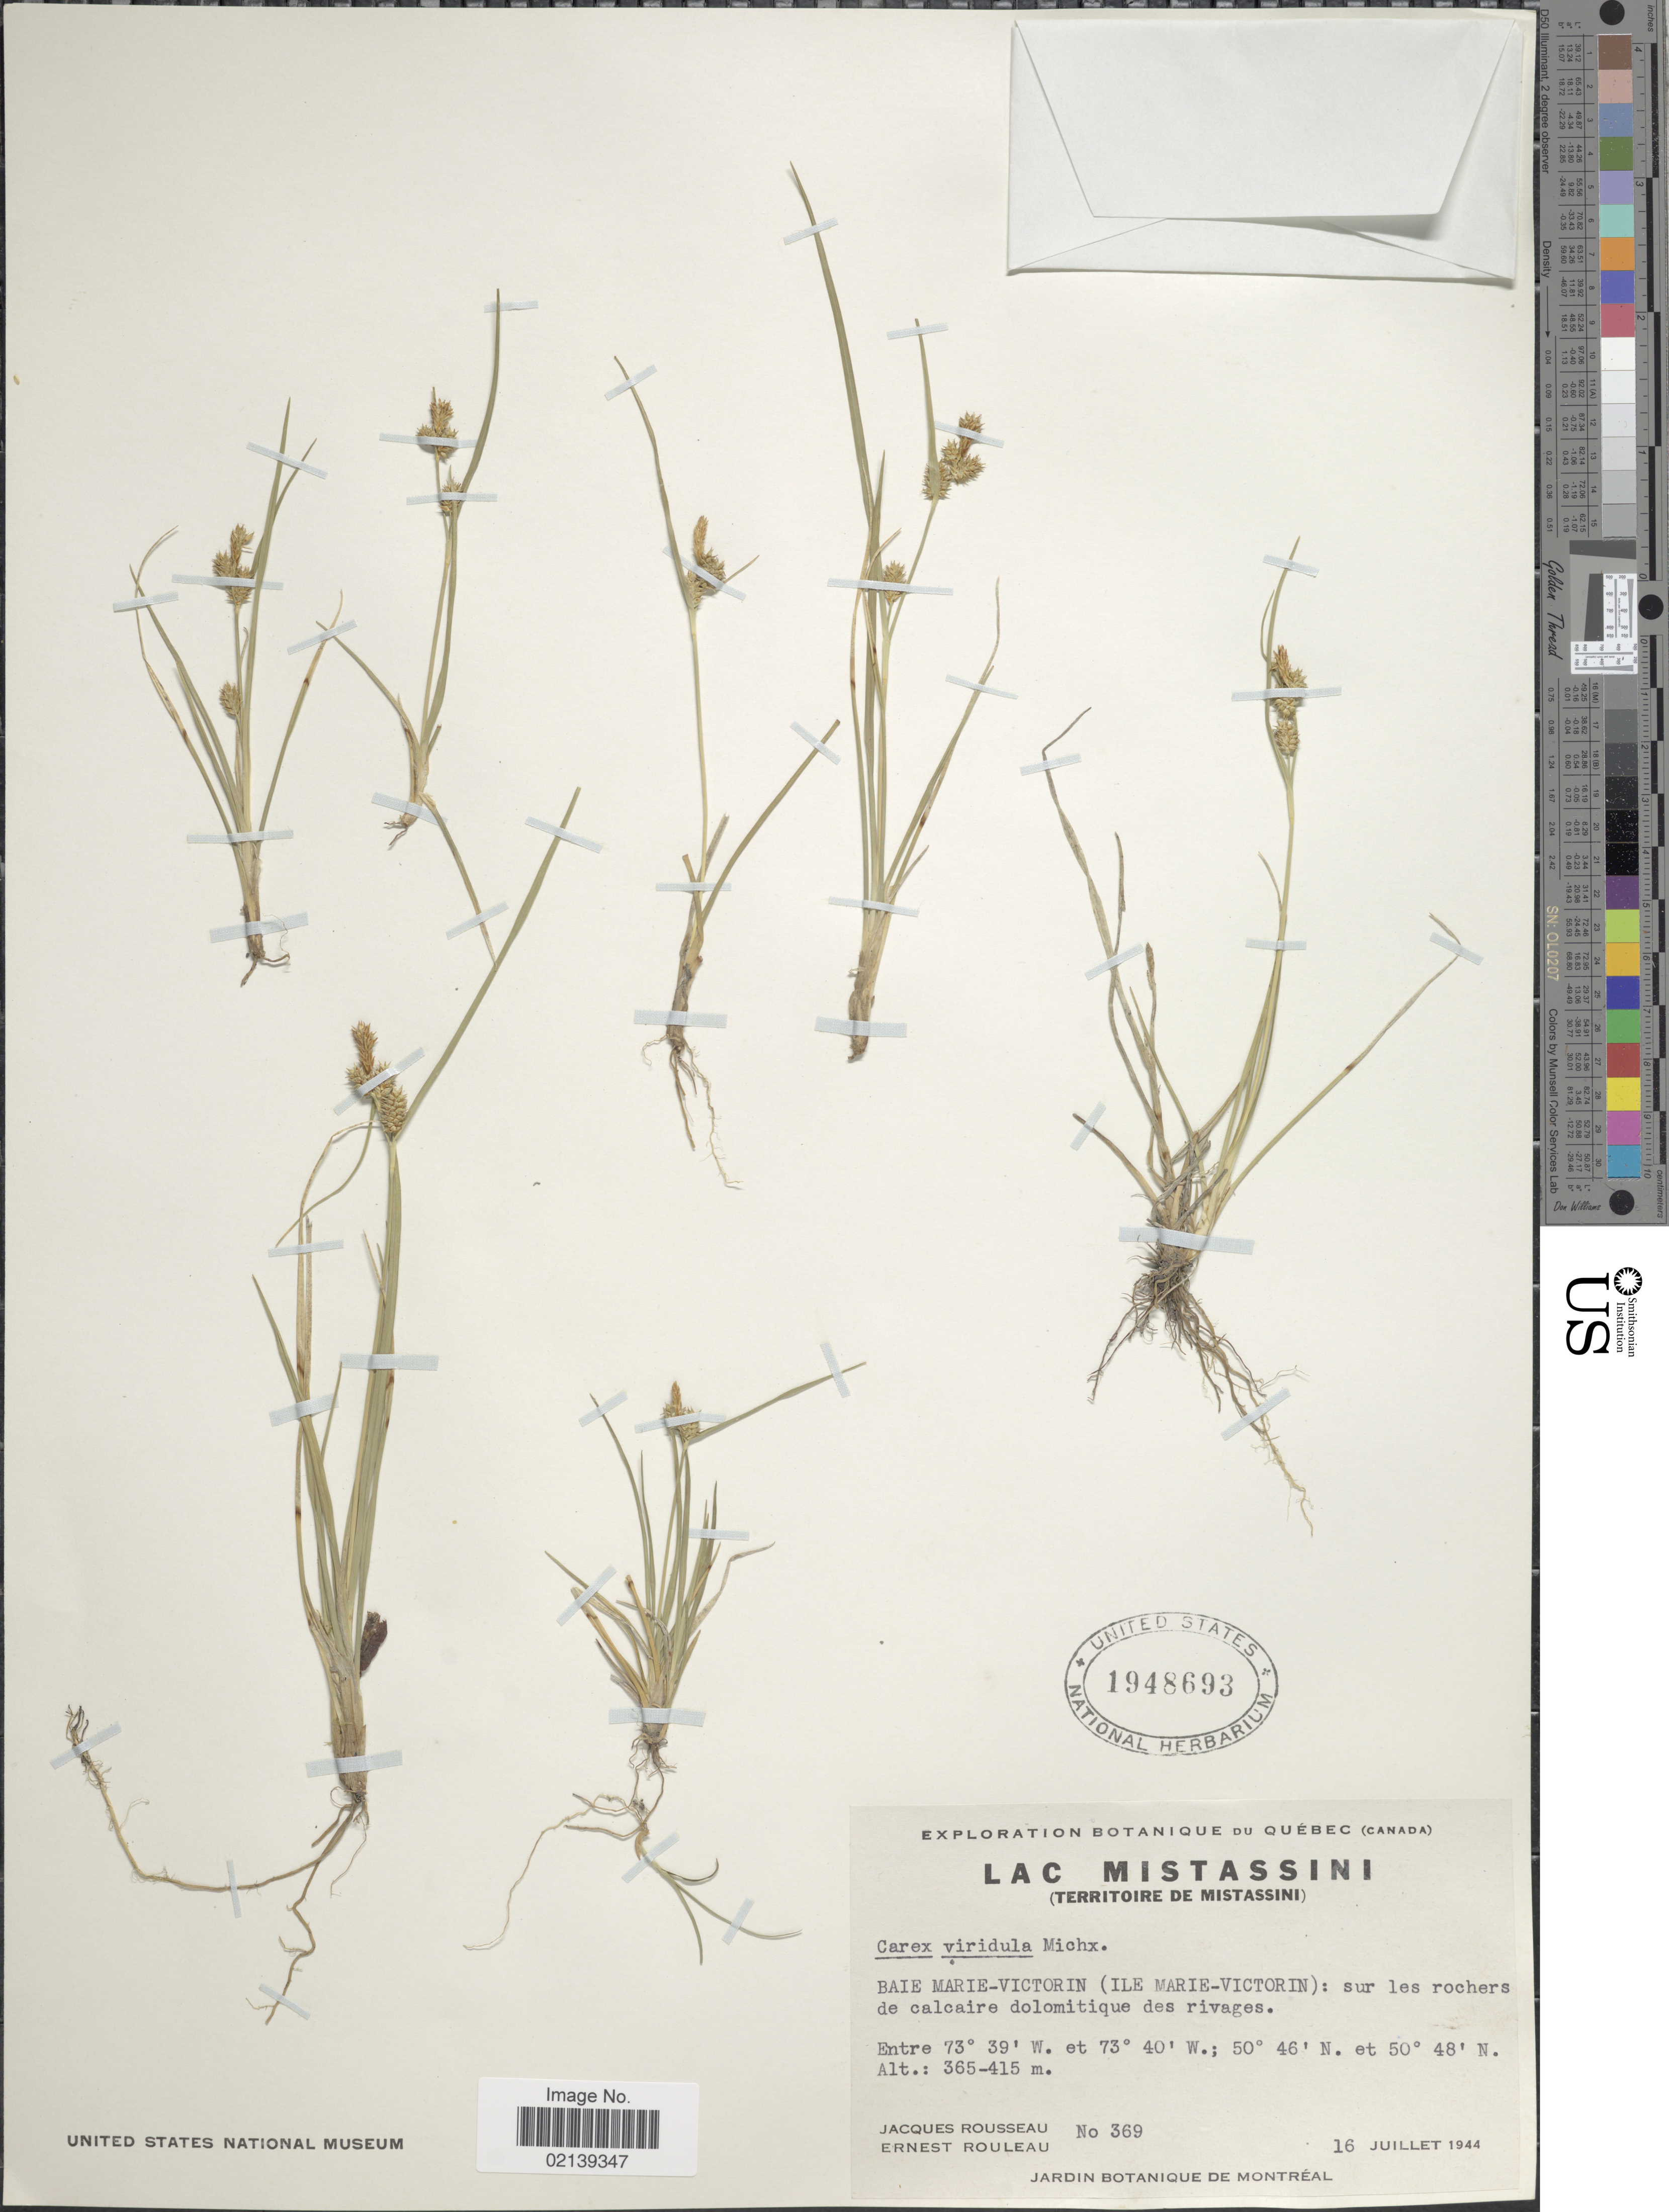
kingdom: Plantae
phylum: Tracheophyta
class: Liliopsida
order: Poales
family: Cyperaceae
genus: Carex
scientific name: Carex oederi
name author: Retz.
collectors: J. Rousseau & J. Rouleau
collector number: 369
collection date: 1944-07-16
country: Canada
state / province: Quebec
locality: Lac Mistassini (Territoire De Mistassini) Baie Marie-Victorin (Ile Narie-Victorin): sur les rochers; de calcaire dolomitique des rivages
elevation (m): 365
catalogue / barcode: US 1948693